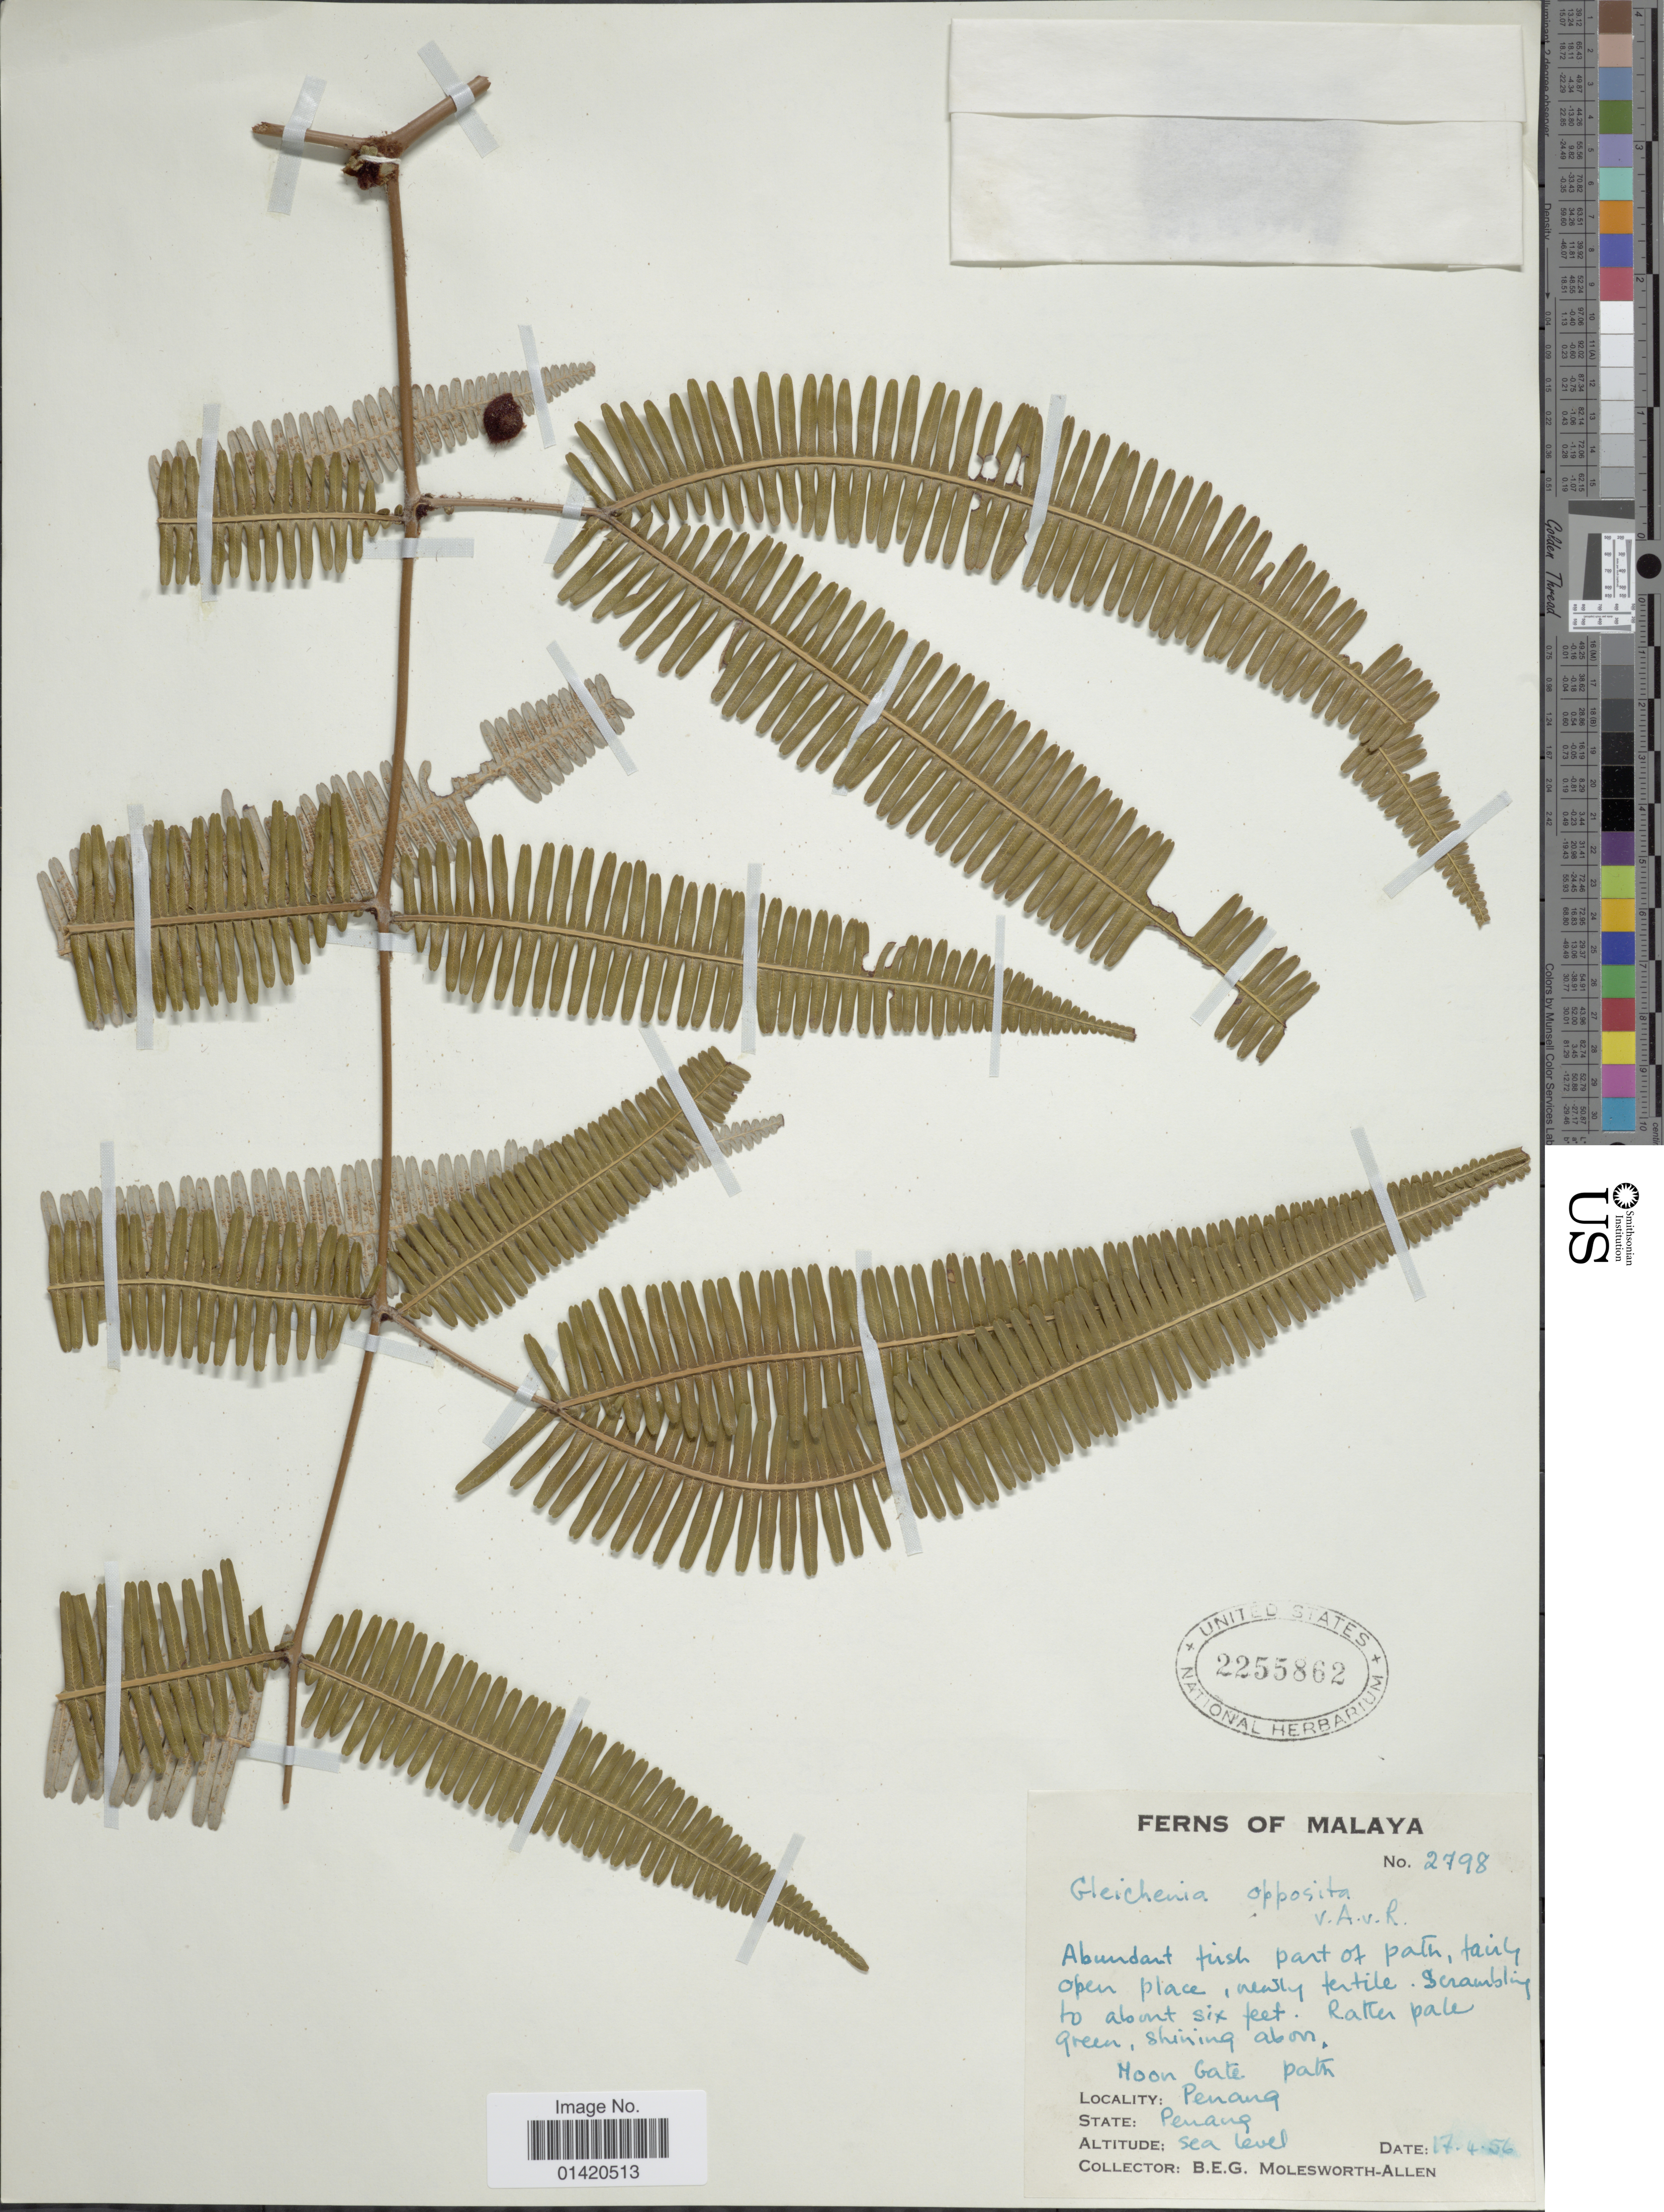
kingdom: Plantae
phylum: Tracheophyta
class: Polypodiopsida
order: Gleicheniales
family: Gleicheniaceae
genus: Dicranopteris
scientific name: Dicranopteris speciosa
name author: (C. Presl) Holttum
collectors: B. E. G. Molesworth-Allen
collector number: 2798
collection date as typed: Transcribed d/m/y: 17/4/56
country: Malaysia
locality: Malaya, penang, State: Penang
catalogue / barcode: US 2255862